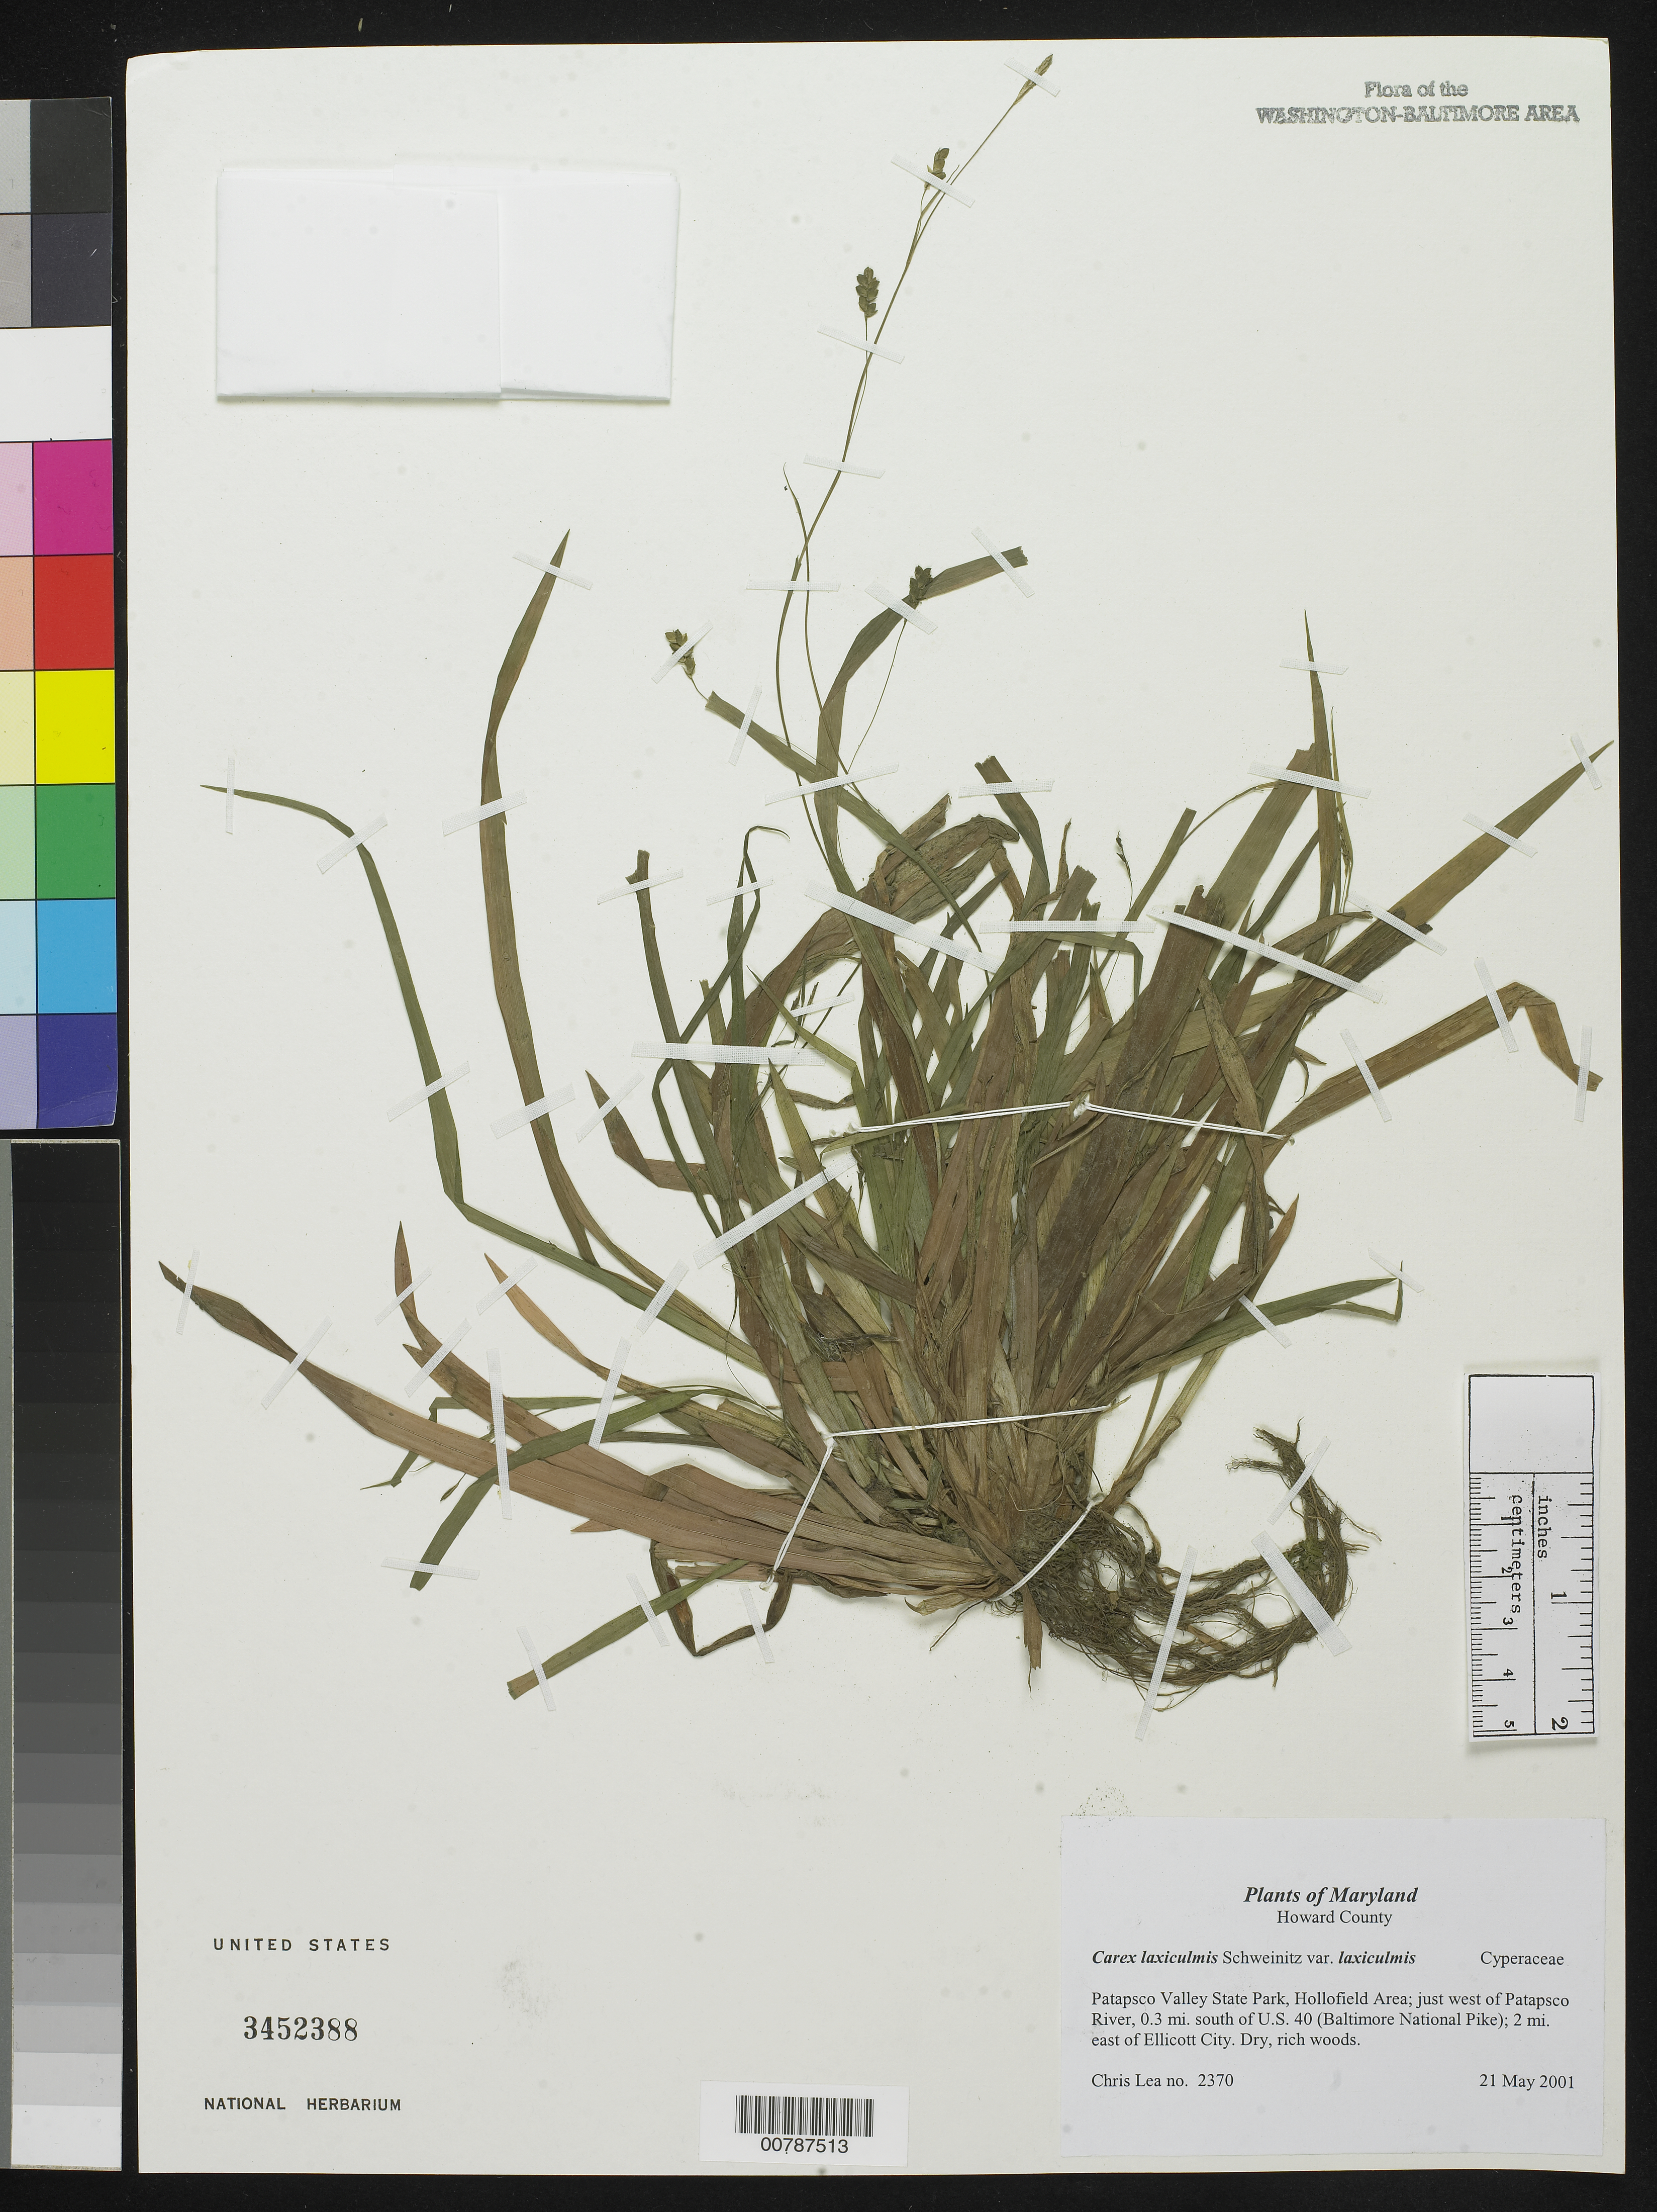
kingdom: Plantae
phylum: Tracheophyta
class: Liliopsida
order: Poales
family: Cyperaceae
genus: Carex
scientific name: Carex laxiculmis var. laxiculmis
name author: Schwein.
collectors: C. Lea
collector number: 2370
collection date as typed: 21 May 2001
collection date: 2001-05-21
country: United States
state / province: Maryland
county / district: Howard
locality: Patapsco Valley State Park, Hollofield Area; just west of Patapsco River, 0.3 miles south of U.S. 40 (Baltimore National Pike); 2 miles east of Ellicott City.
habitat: Dry, rich woods.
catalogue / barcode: US 3452388